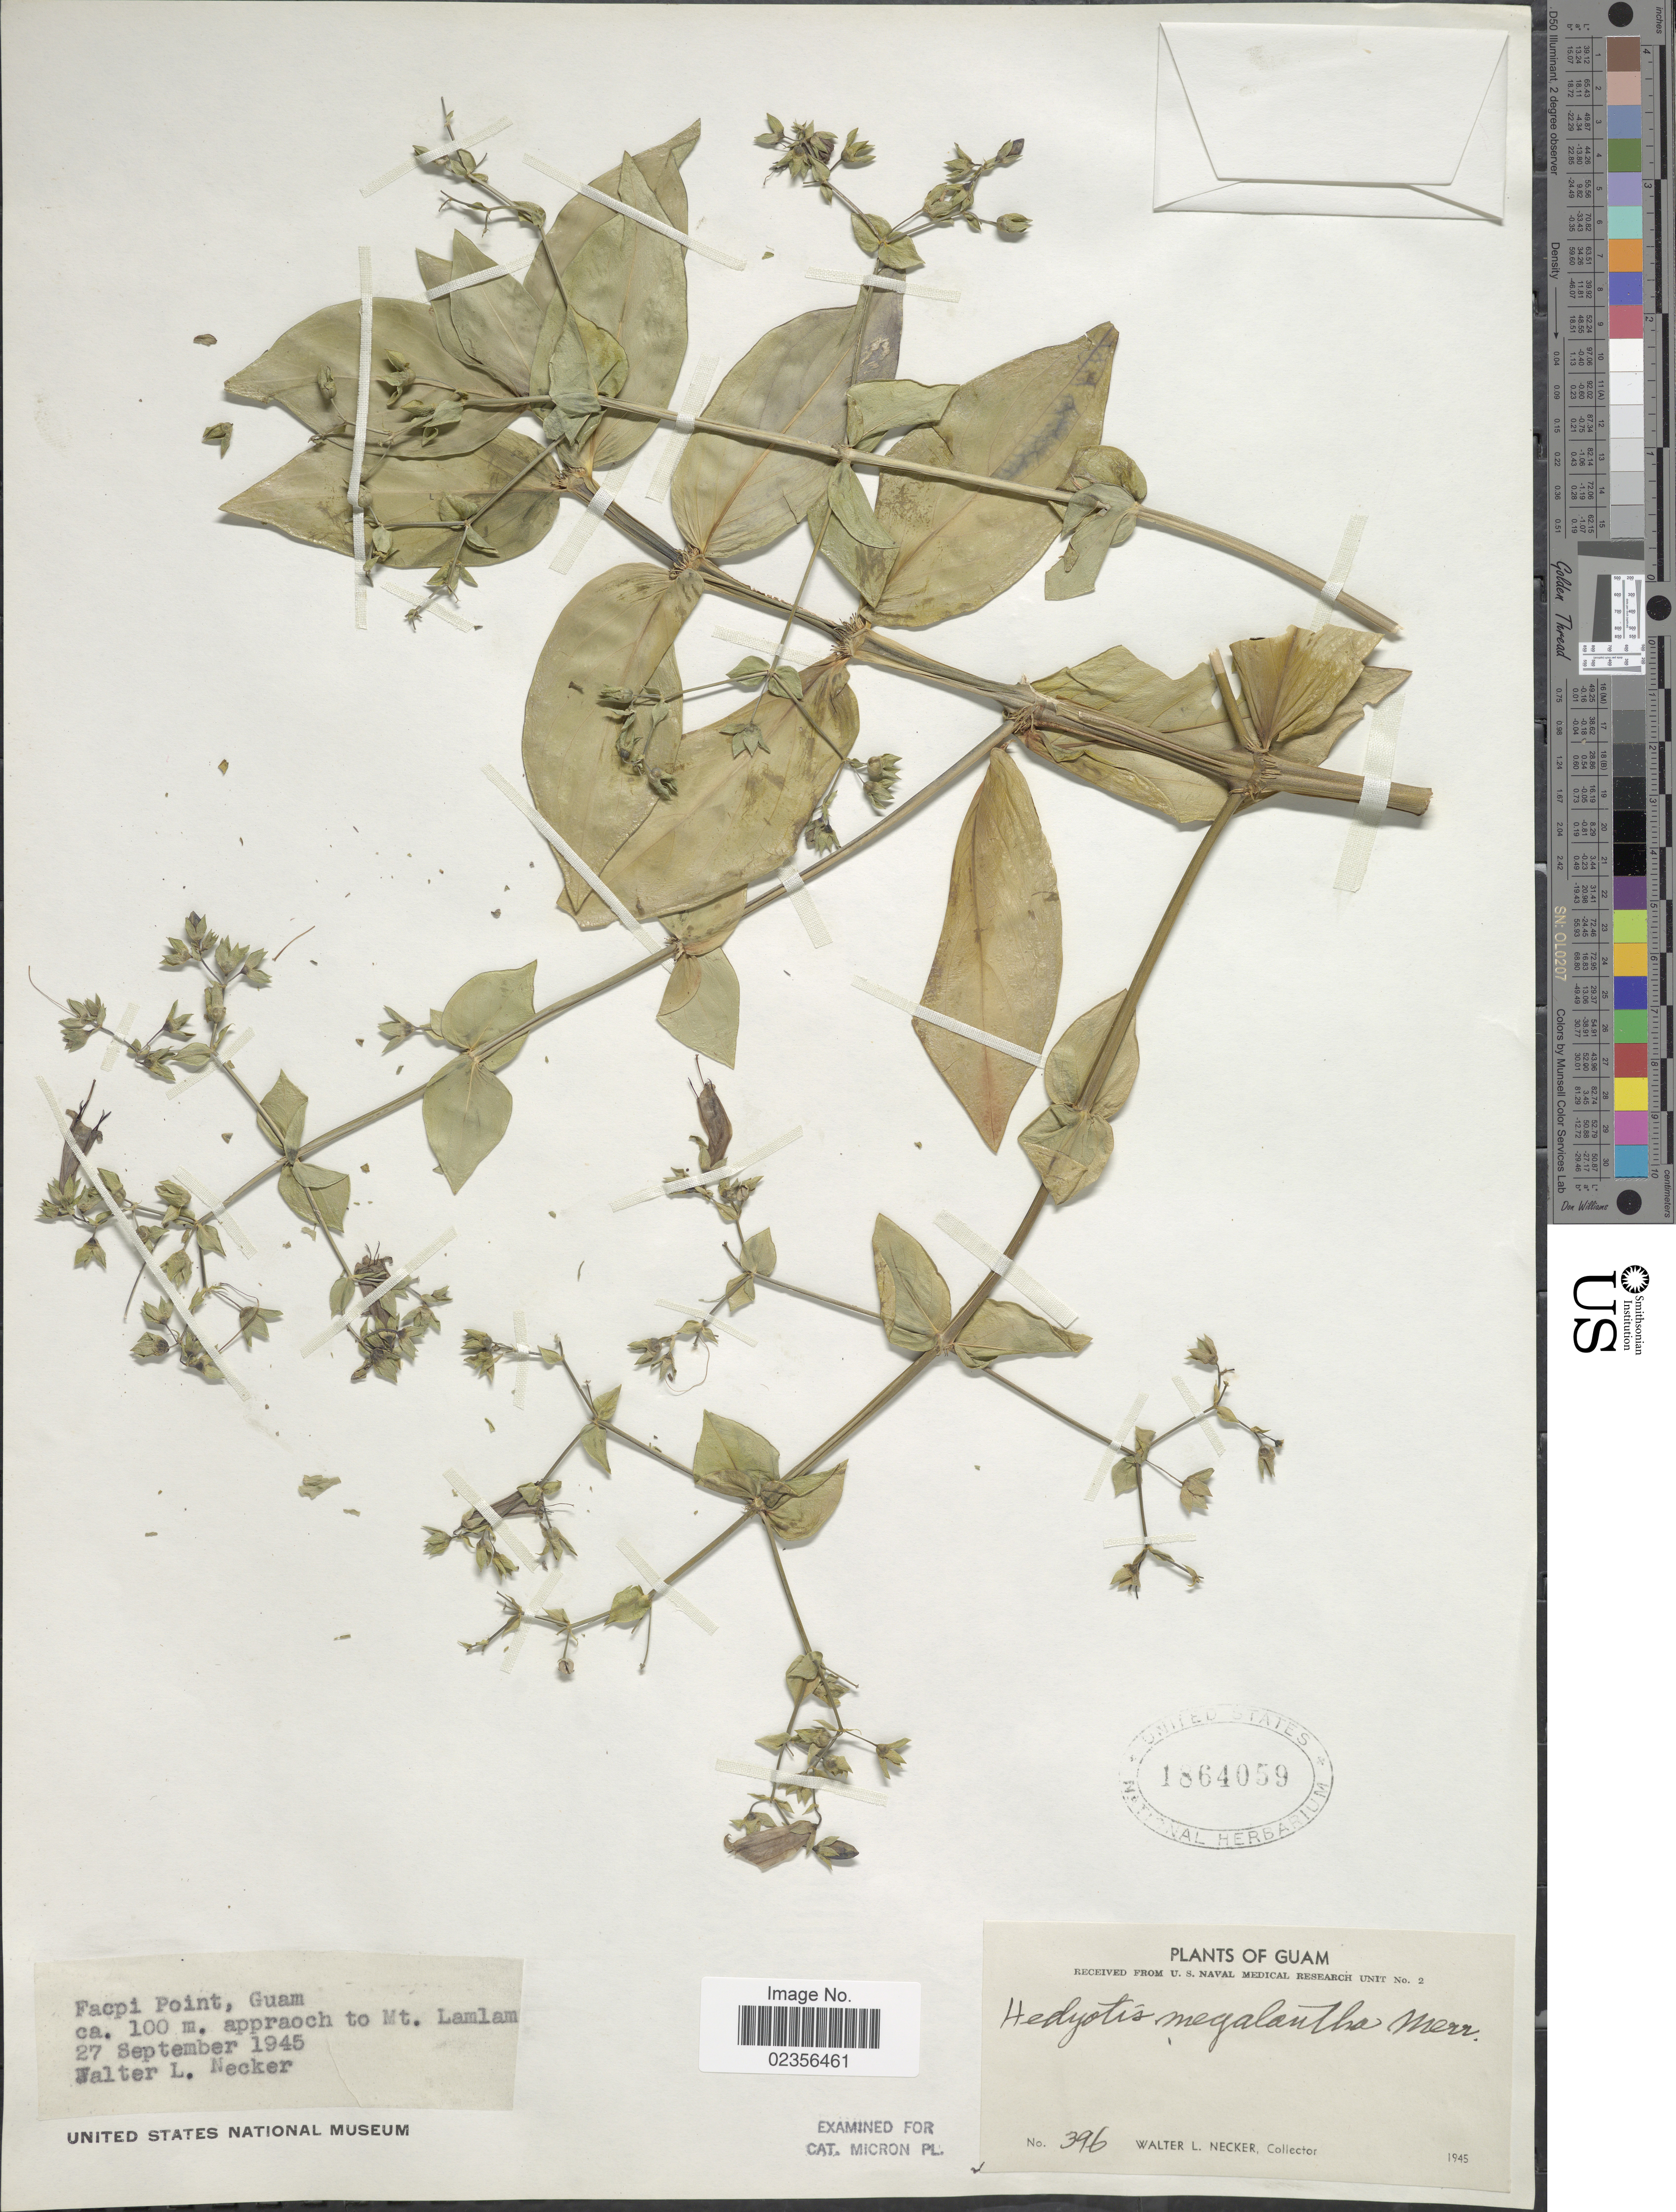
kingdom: Plantae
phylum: Tracheophyta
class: Magnoliopsida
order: Gentianales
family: Rubiaceae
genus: Hedyotis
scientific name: Hedyotis megalantha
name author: Merr.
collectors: W. L. Necker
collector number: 396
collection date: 1945-09-27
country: Guam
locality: Facpi Point, ca. 100 m. appraoch to Mt. Lamlam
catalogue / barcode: US 1864059